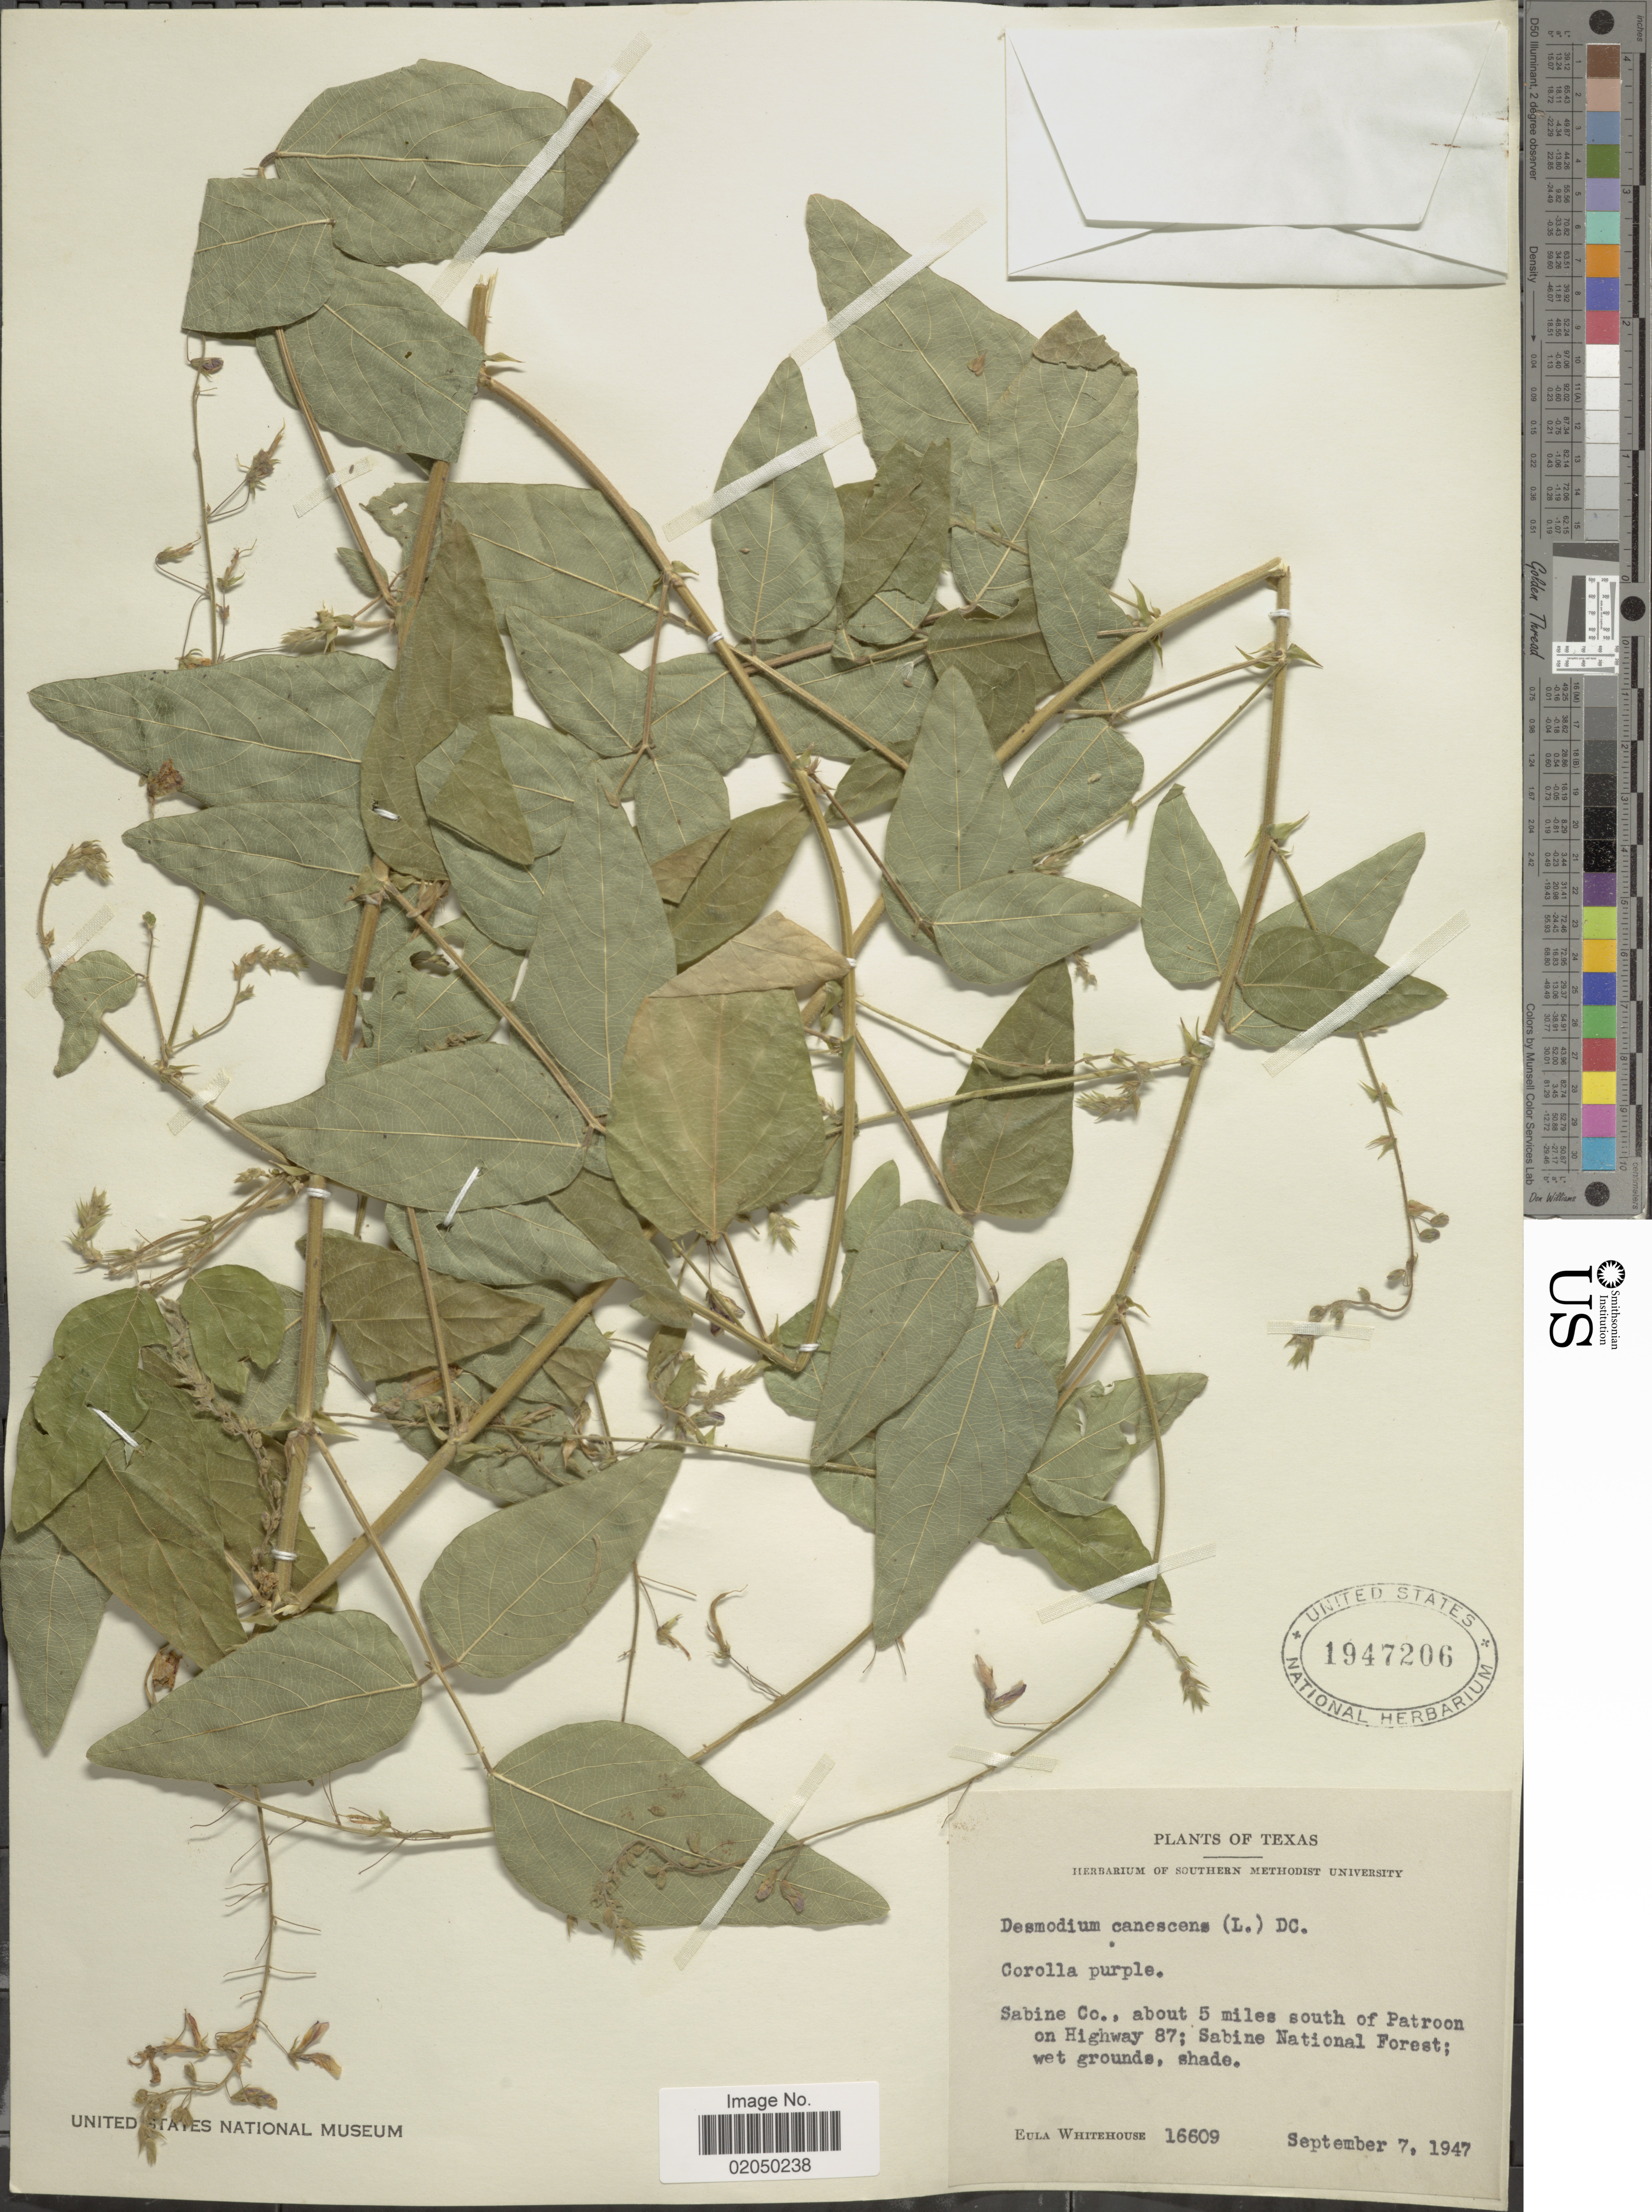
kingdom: Plantae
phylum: Tracheophyta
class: Magnoliopsida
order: Fabales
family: Fabaceae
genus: Desmodium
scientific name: Desmodium canescens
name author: (L.) DC.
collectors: E. Whitehouse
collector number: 16609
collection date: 1947-09-07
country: United States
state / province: Texas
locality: Sabine Co., about 5 miles south of Patroon on Highway 87; Sabine National Forest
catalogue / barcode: US 1947206